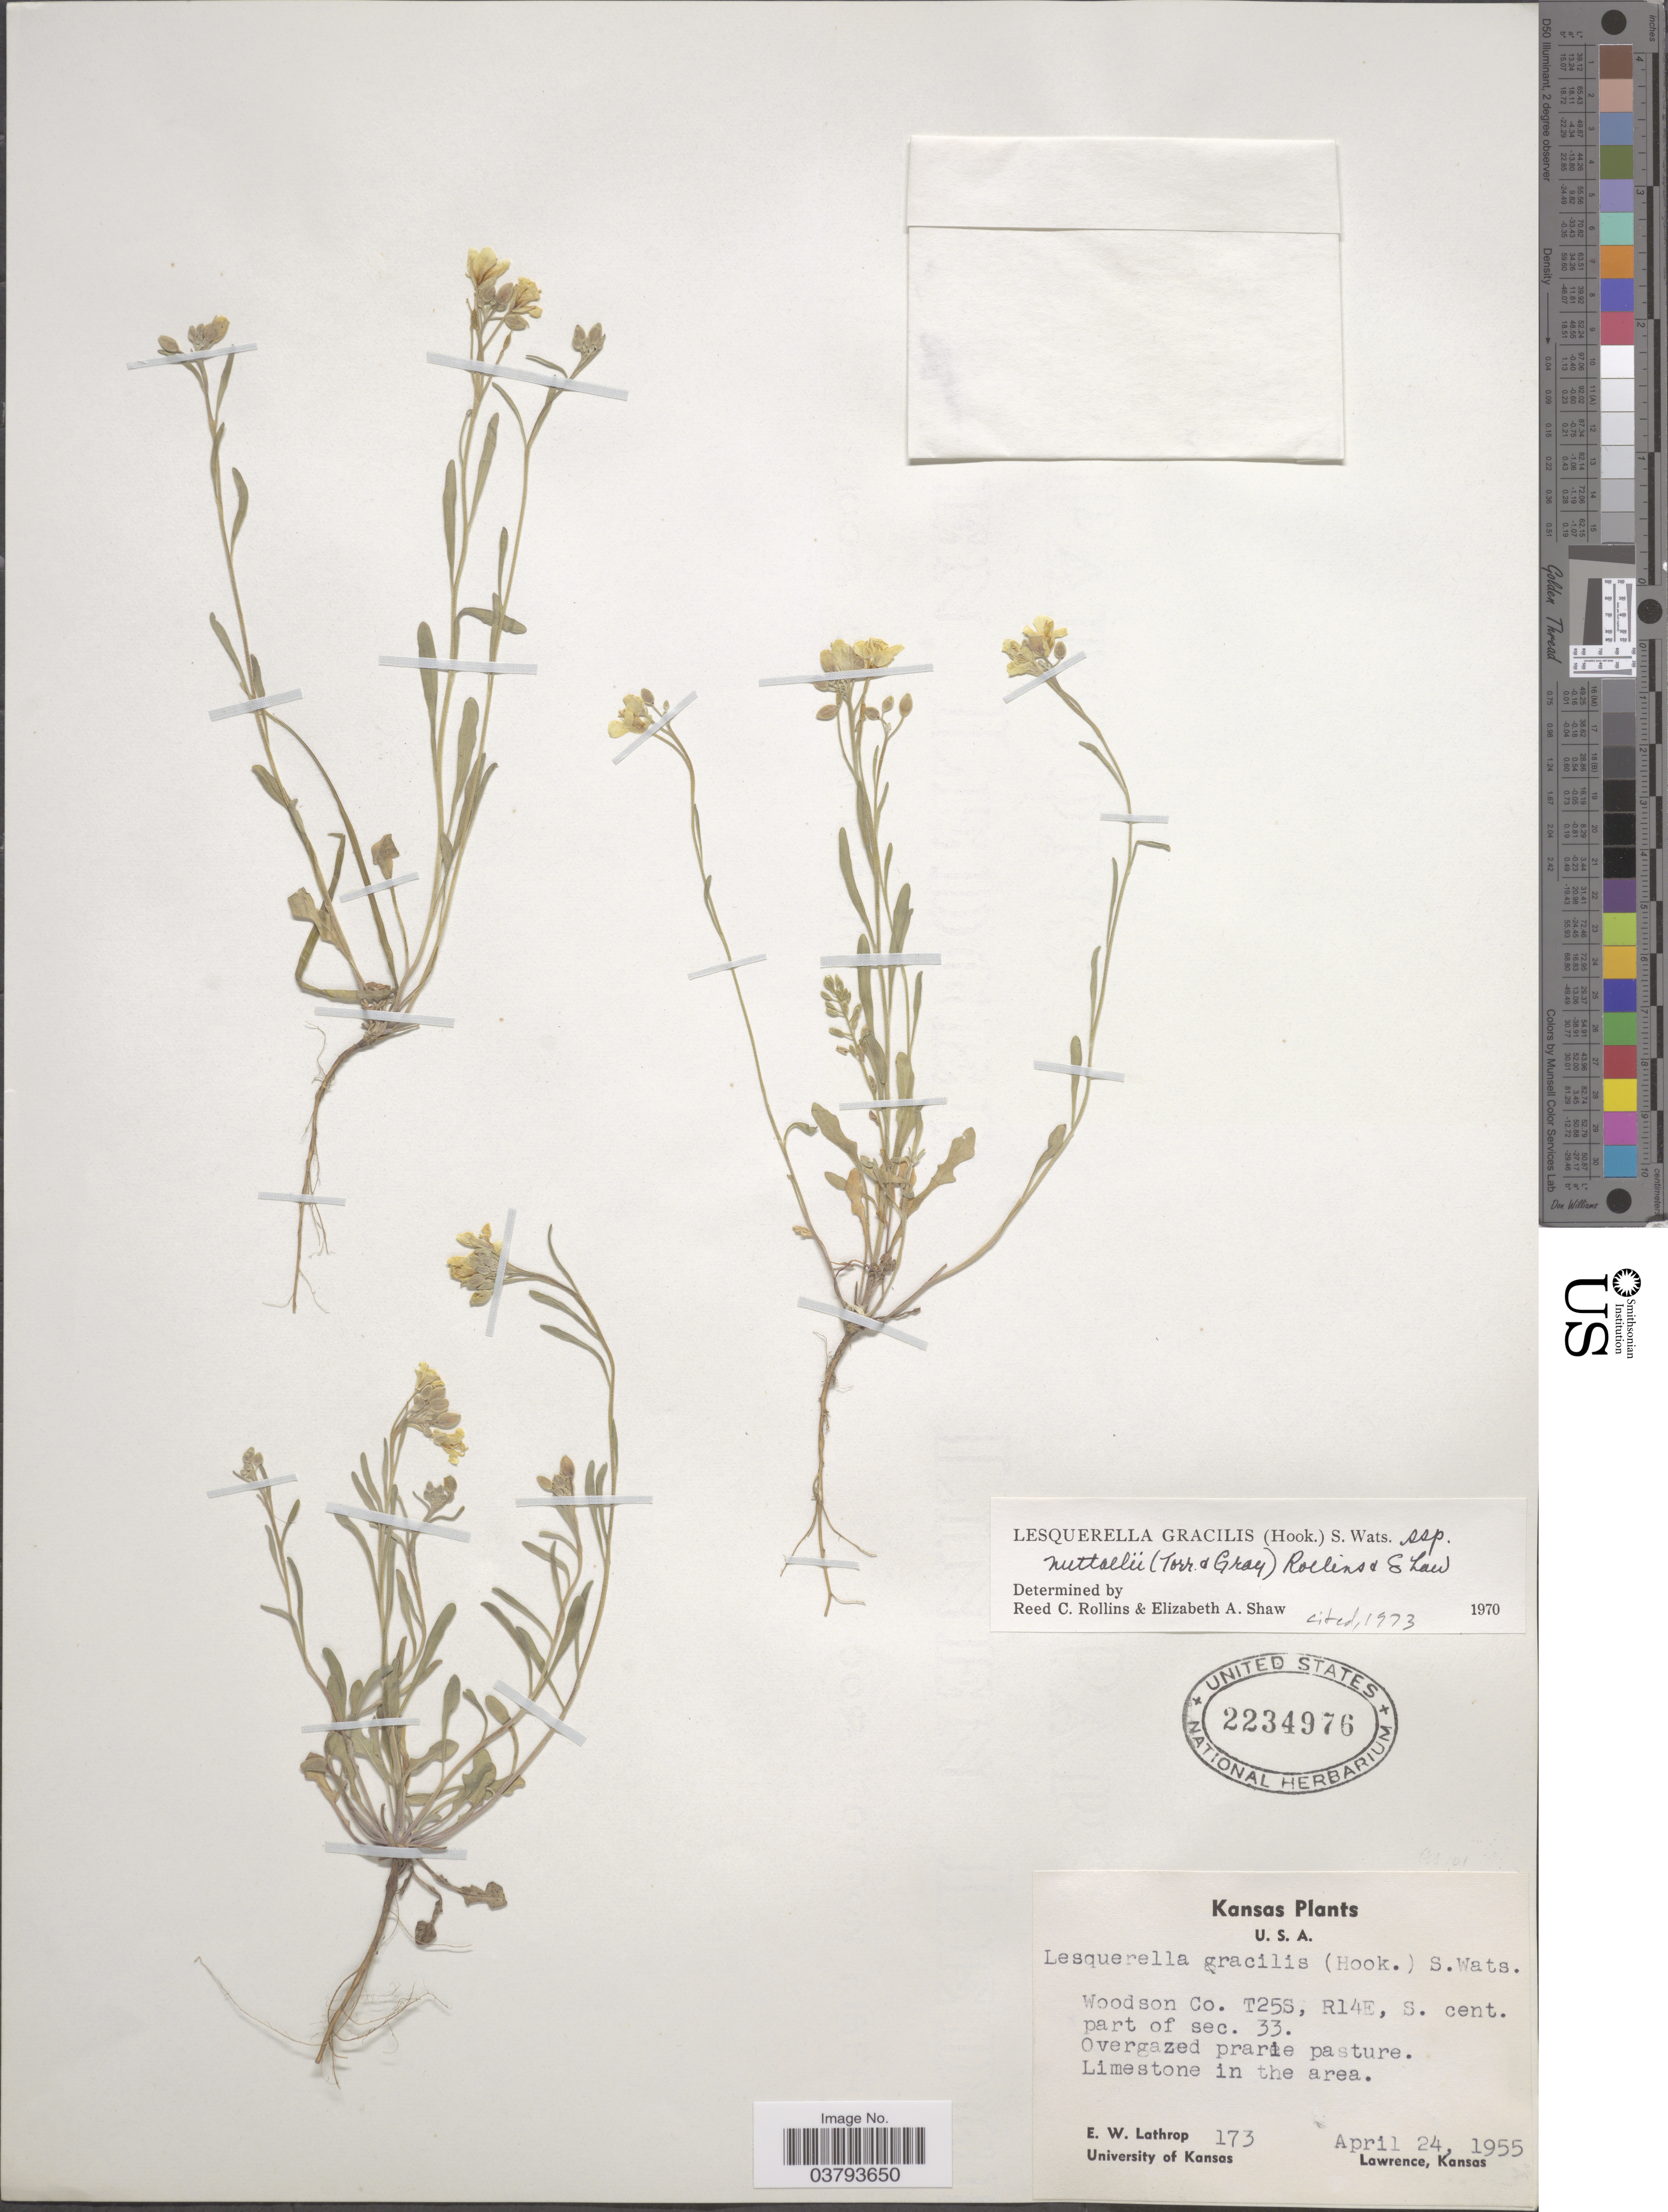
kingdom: Plantae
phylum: Tracheophyta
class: Magnoliopsida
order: Brassicales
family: Brassicaceae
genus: Lesquerella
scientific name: Lesquerella gracilis subsp. nuttallii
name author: (Torr. & A. Gray) Rollins & E.A. Shaw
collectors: E. W. Lathrop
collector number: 173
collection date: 1955-04-24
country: United States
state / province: Kansas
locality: Woodson Co. T25S, R14E, S. cent. part of sec. 33.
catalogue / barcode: US 2234976